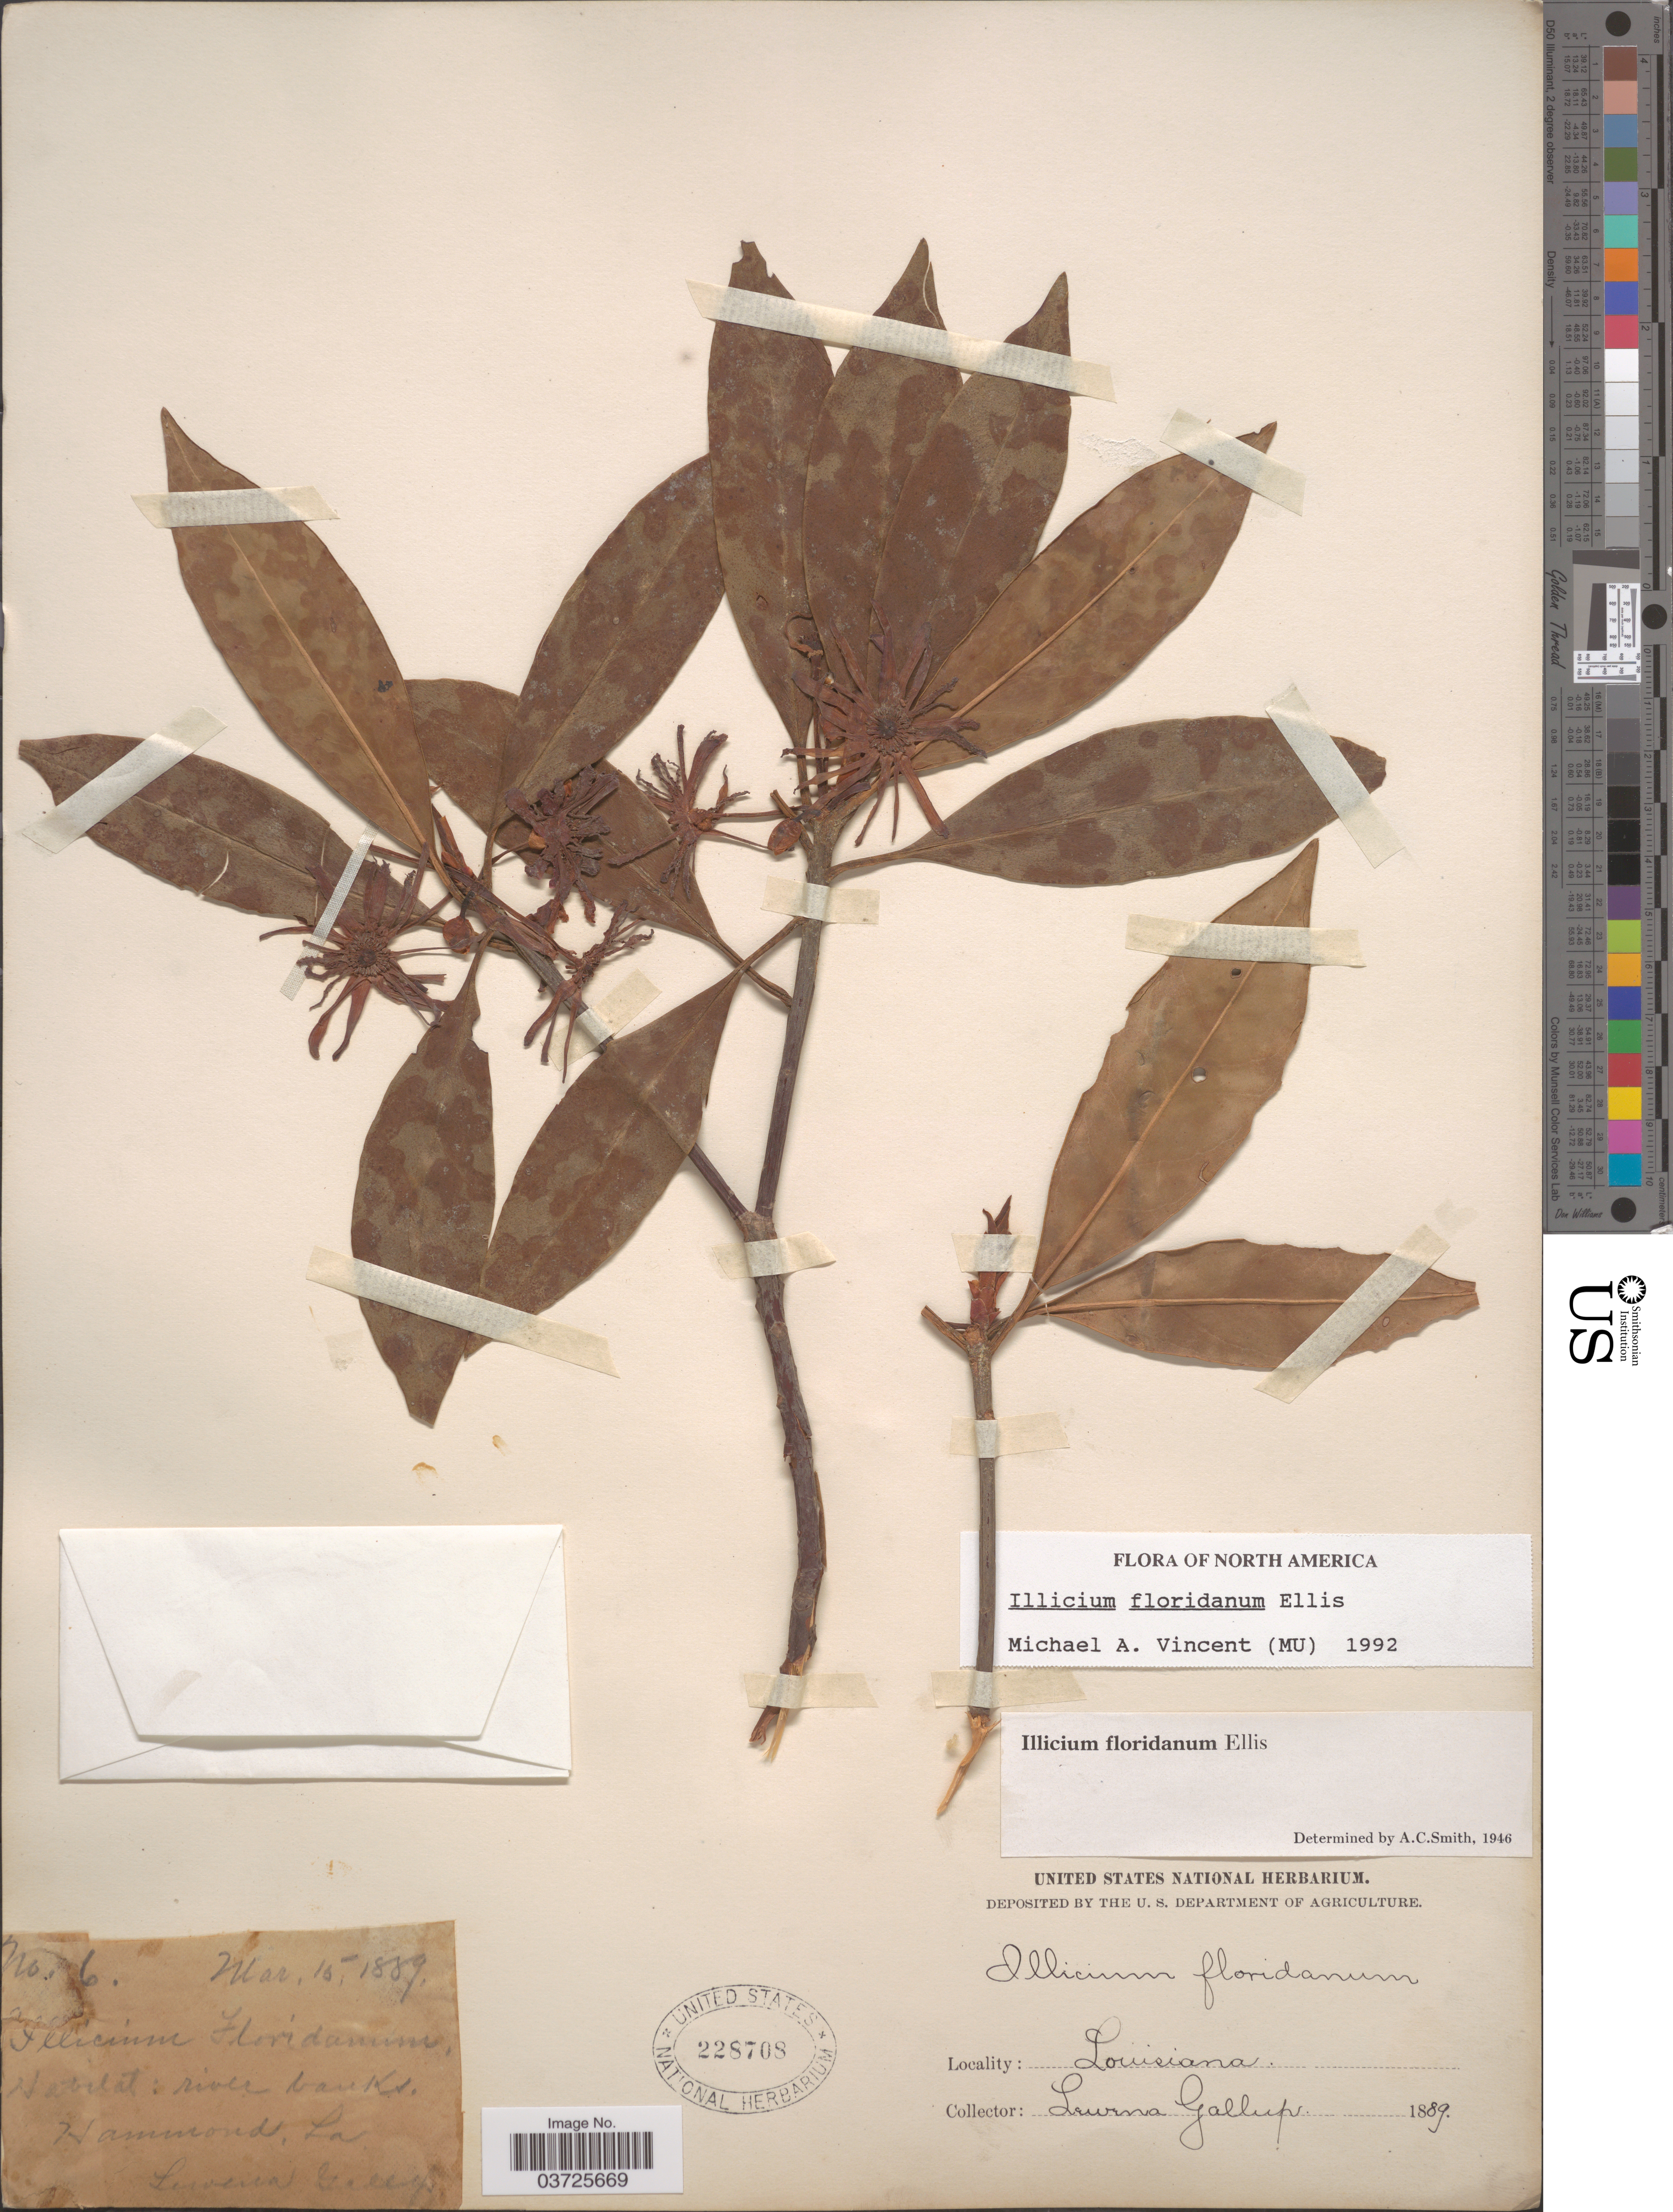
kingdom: Plantae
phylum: Tracheophyta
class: Magnoliopsida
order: Austrobaileyales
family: Schisandraceae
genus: Illicium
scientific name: Illicium floridanum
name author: J. Ellis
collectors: L. Gallup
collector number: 5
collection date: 1889-03-15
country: United States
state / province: Louisiana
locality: River banks. Hammond.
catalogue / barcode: US 228708